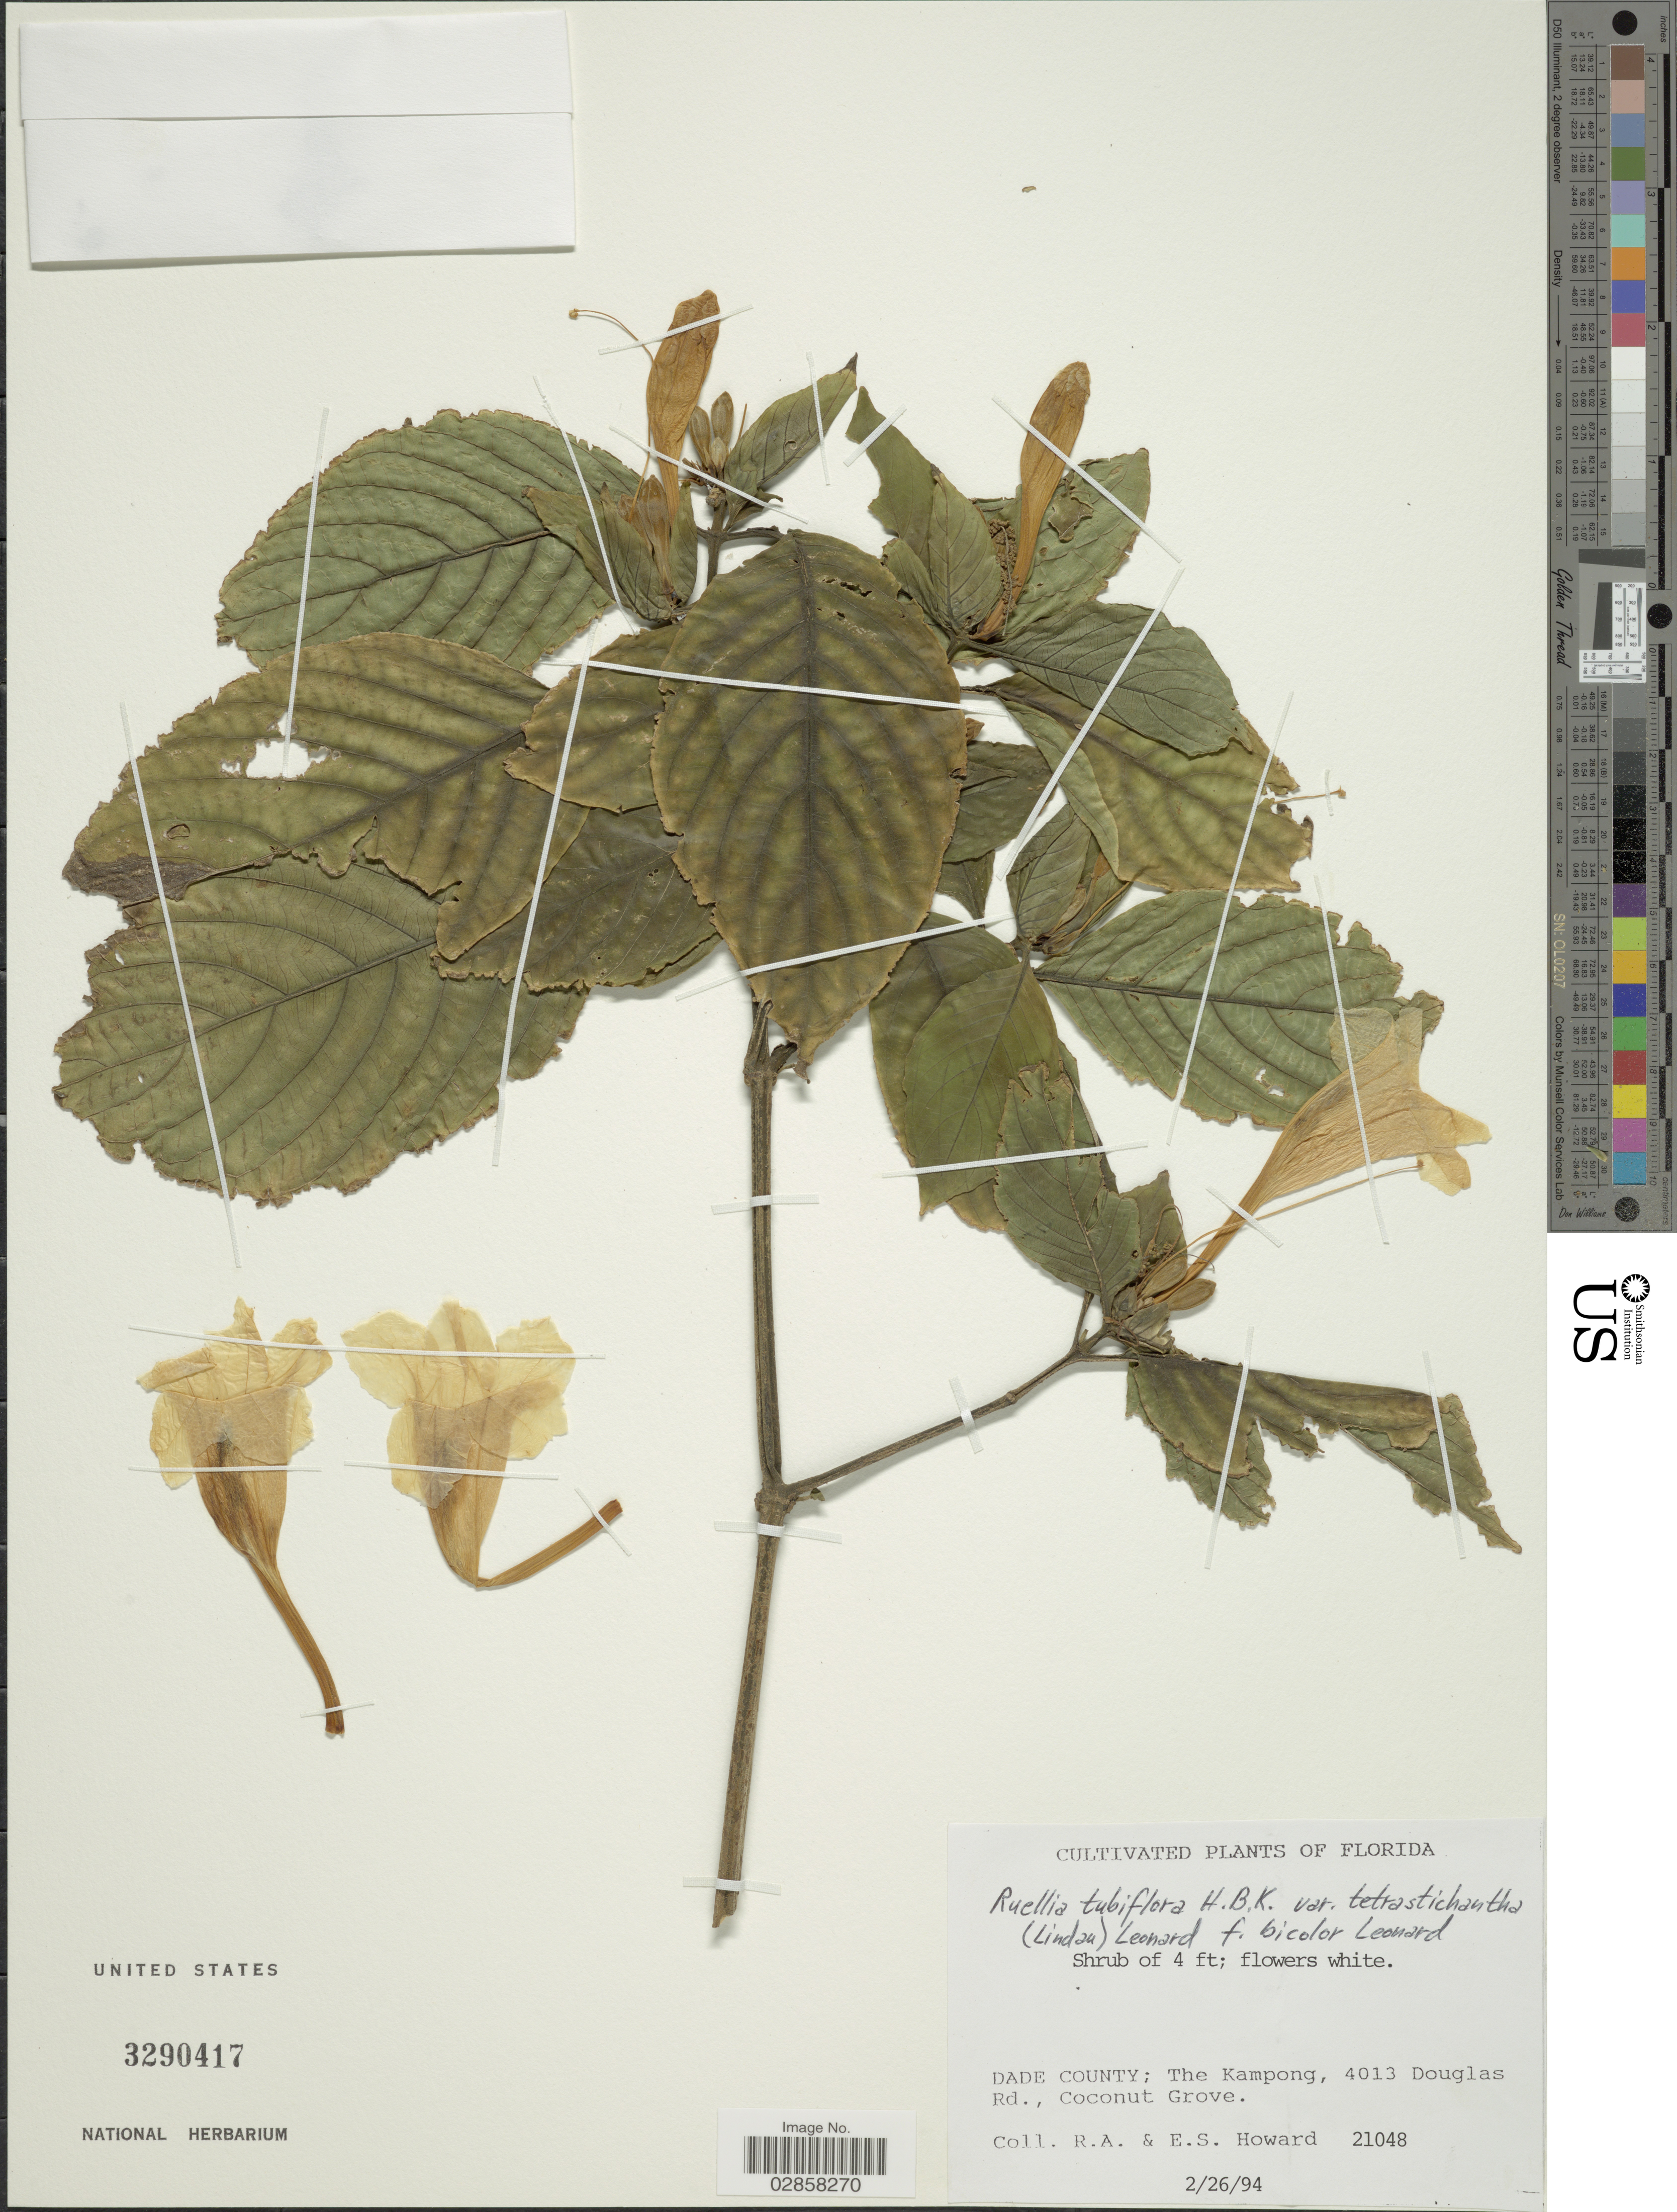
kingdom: Plantae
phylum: Tracheophyta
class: Magnoliopsida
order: Lamiales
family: Acanthaceae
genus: Ruellia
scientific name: Ruellia tubiflora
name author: Kunth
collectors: R. A. Howard & E. S. Howard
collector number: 21048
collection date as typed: Transcribed d/m/y: 26/2/94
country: United States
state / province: Florida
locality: Dade County: The Kampong, 4013 Douglas Rd., Coconut Grove.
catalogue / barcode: US 3290417